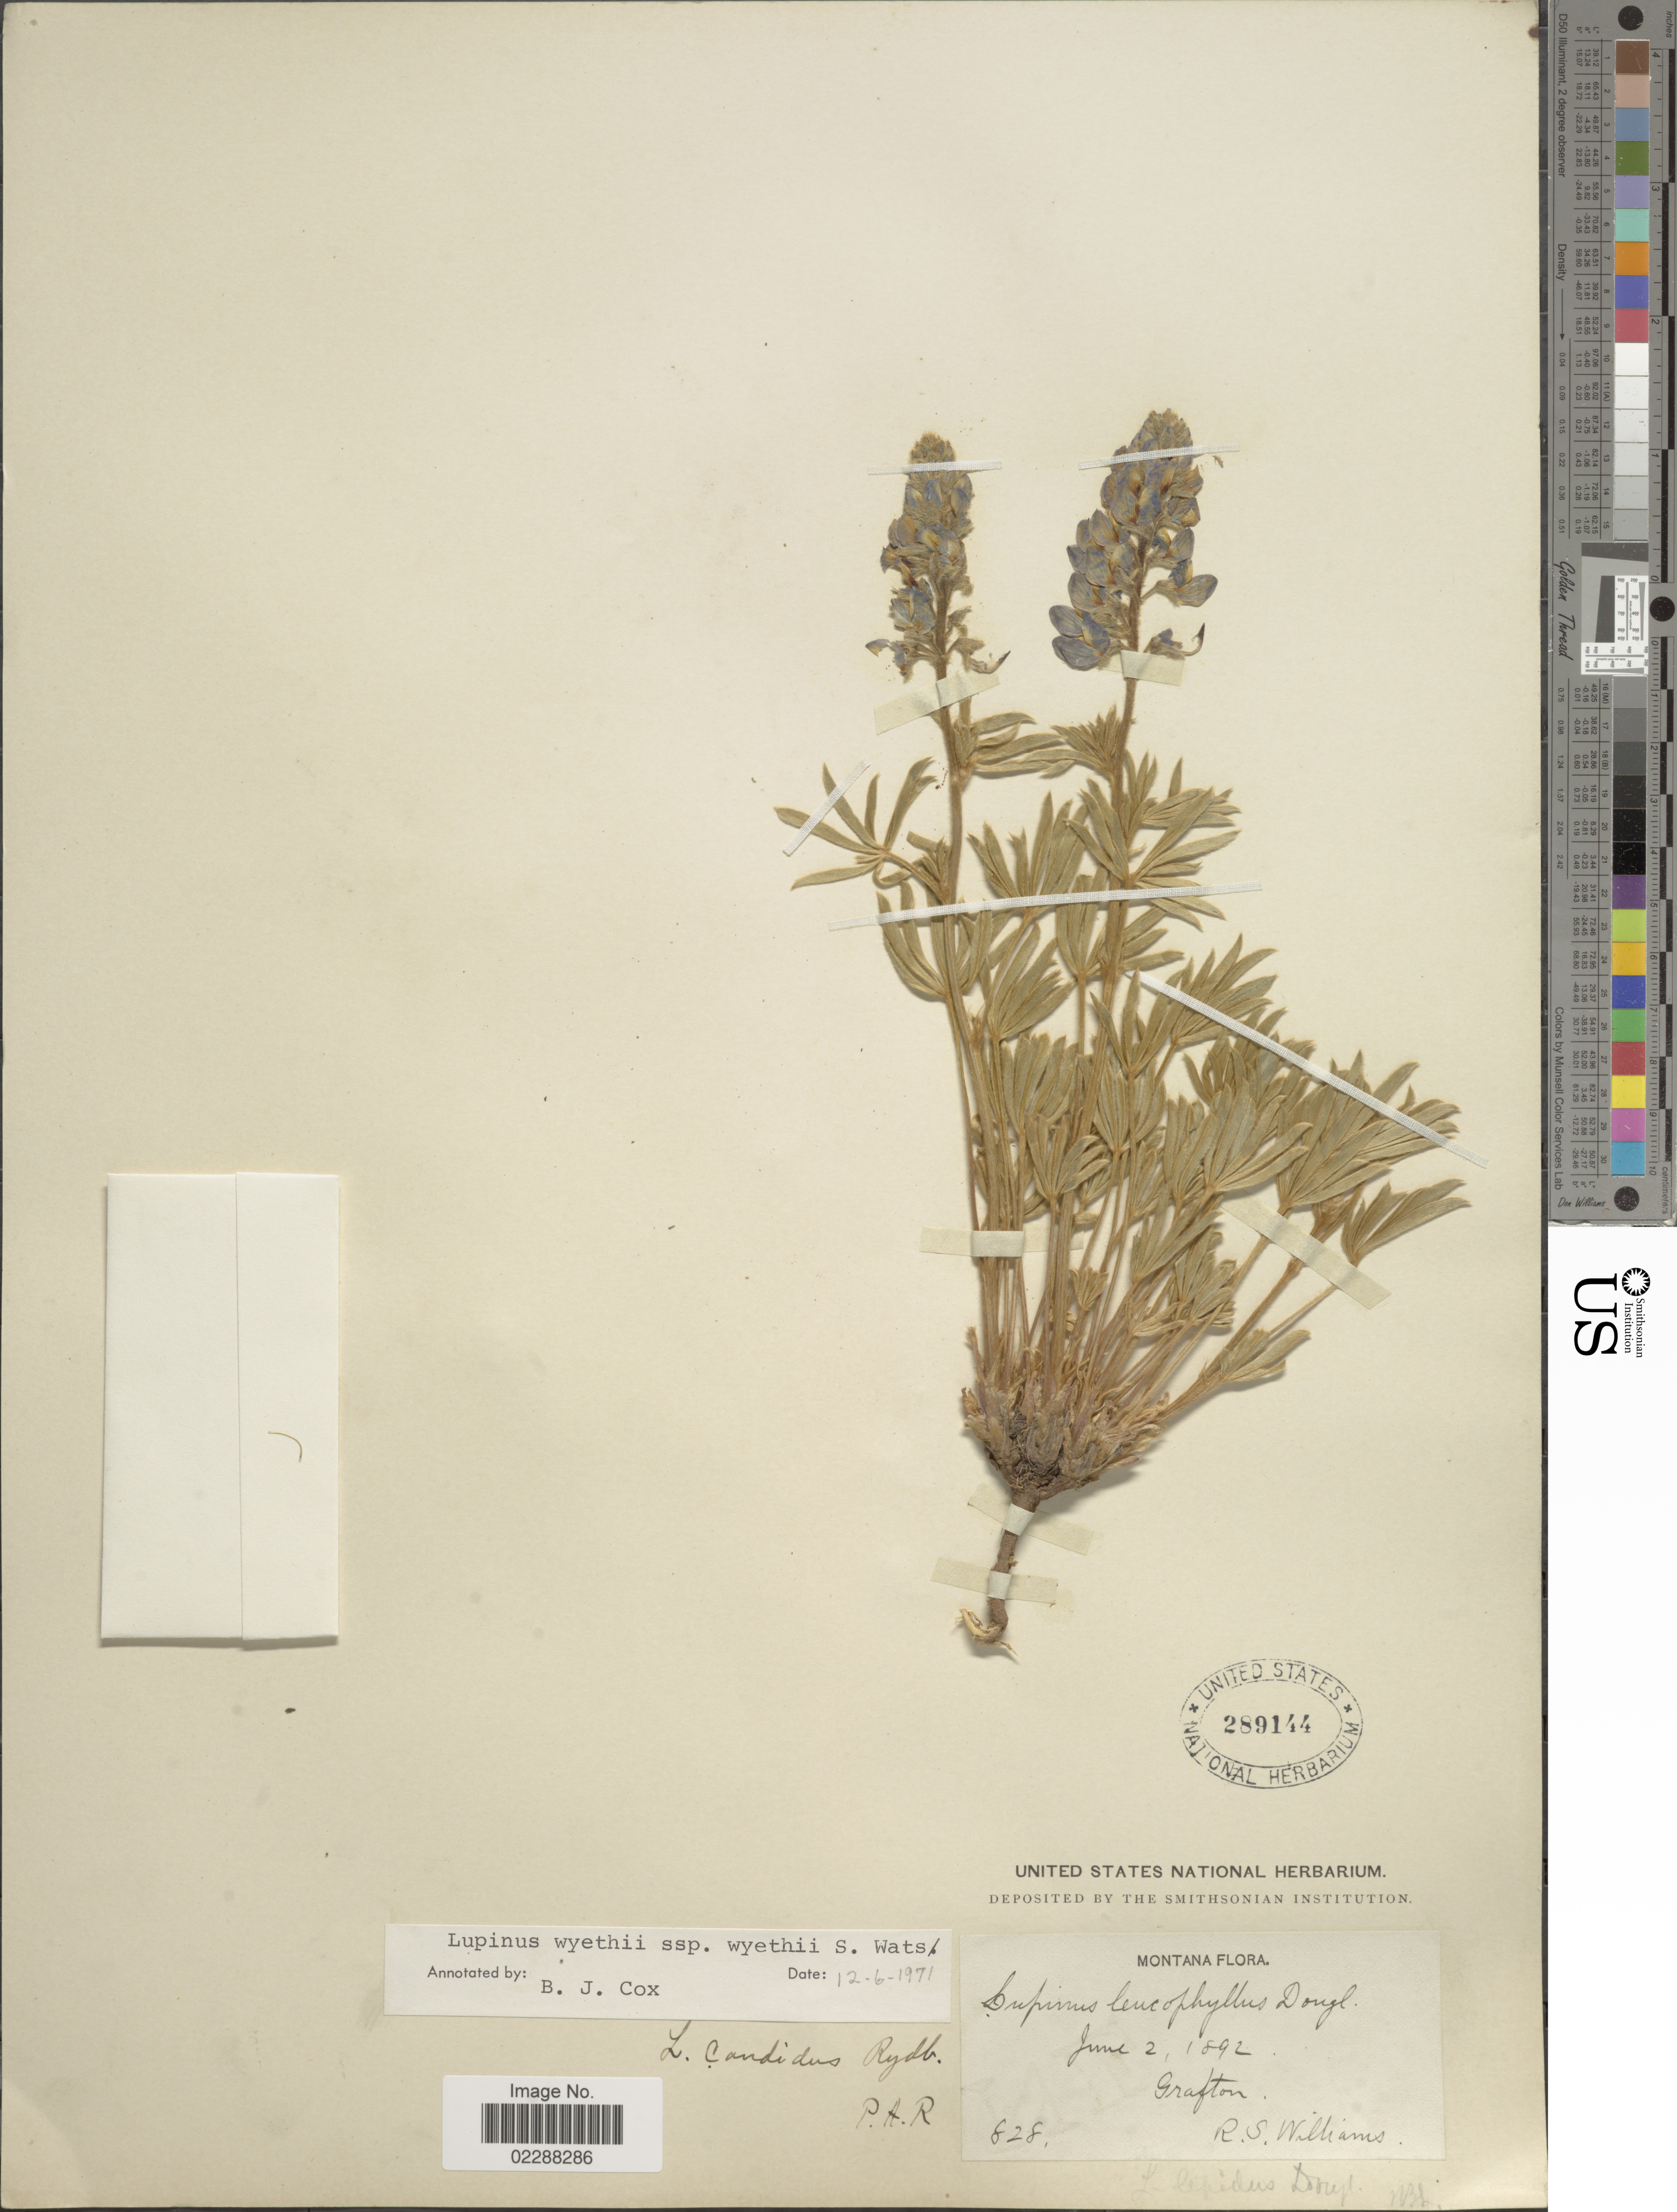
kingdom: Plantae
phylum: Tracheophyta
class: Magnoliopsida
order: Fabales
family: Fabaceae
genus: Lupinus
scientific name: Lupinus wyethii subsp. wyethii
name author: S. Watson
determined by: Cox, B. J.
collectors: R. S. Williams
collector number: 828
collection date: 1892-06-02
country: United States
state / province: Montana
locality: Grafton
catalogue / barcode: US 289144